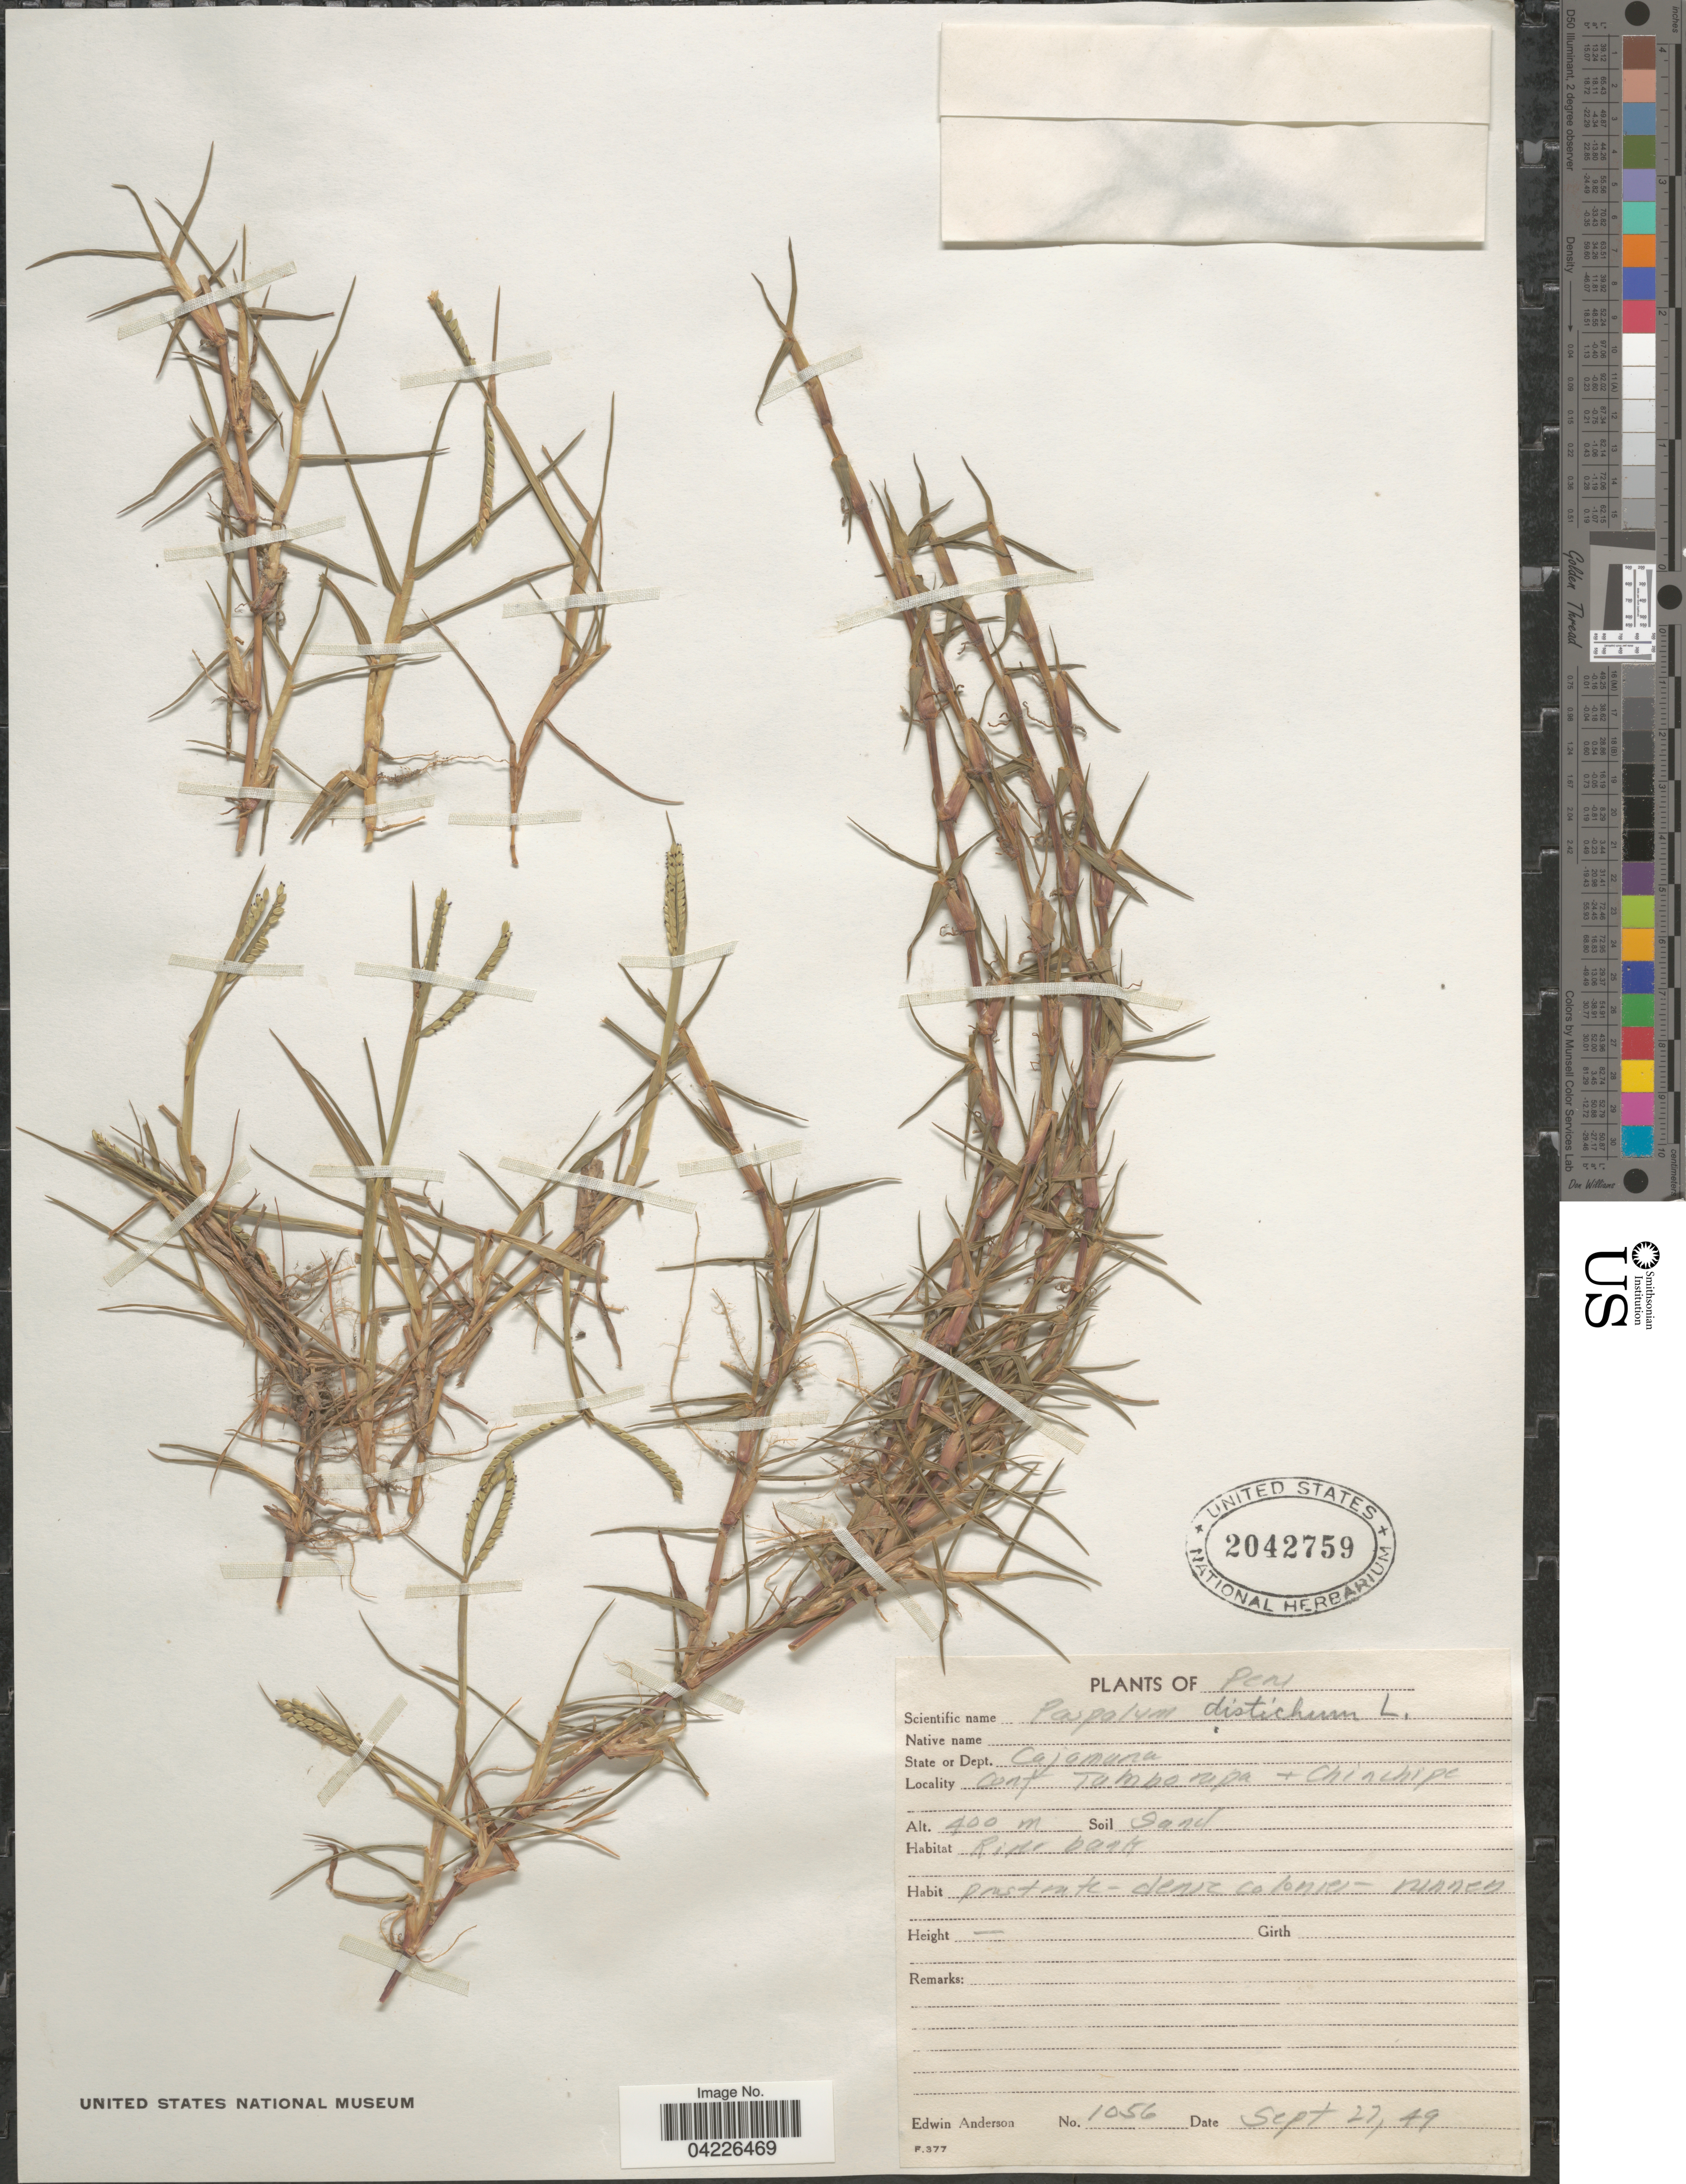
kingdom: Plantae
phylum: Tracheophyta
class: Liliopsida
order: Poales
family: Poaceae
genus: Paspalum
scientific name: Paspalum vaginatum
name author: Sw.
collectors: E. Anderson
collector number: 1056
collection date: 1949-09-27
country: Peru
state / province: Cajamarca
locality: State or Dept. Cajamarca. Conf Tambotapa & Chinchipe.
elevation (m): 400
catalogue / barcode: US 2042759